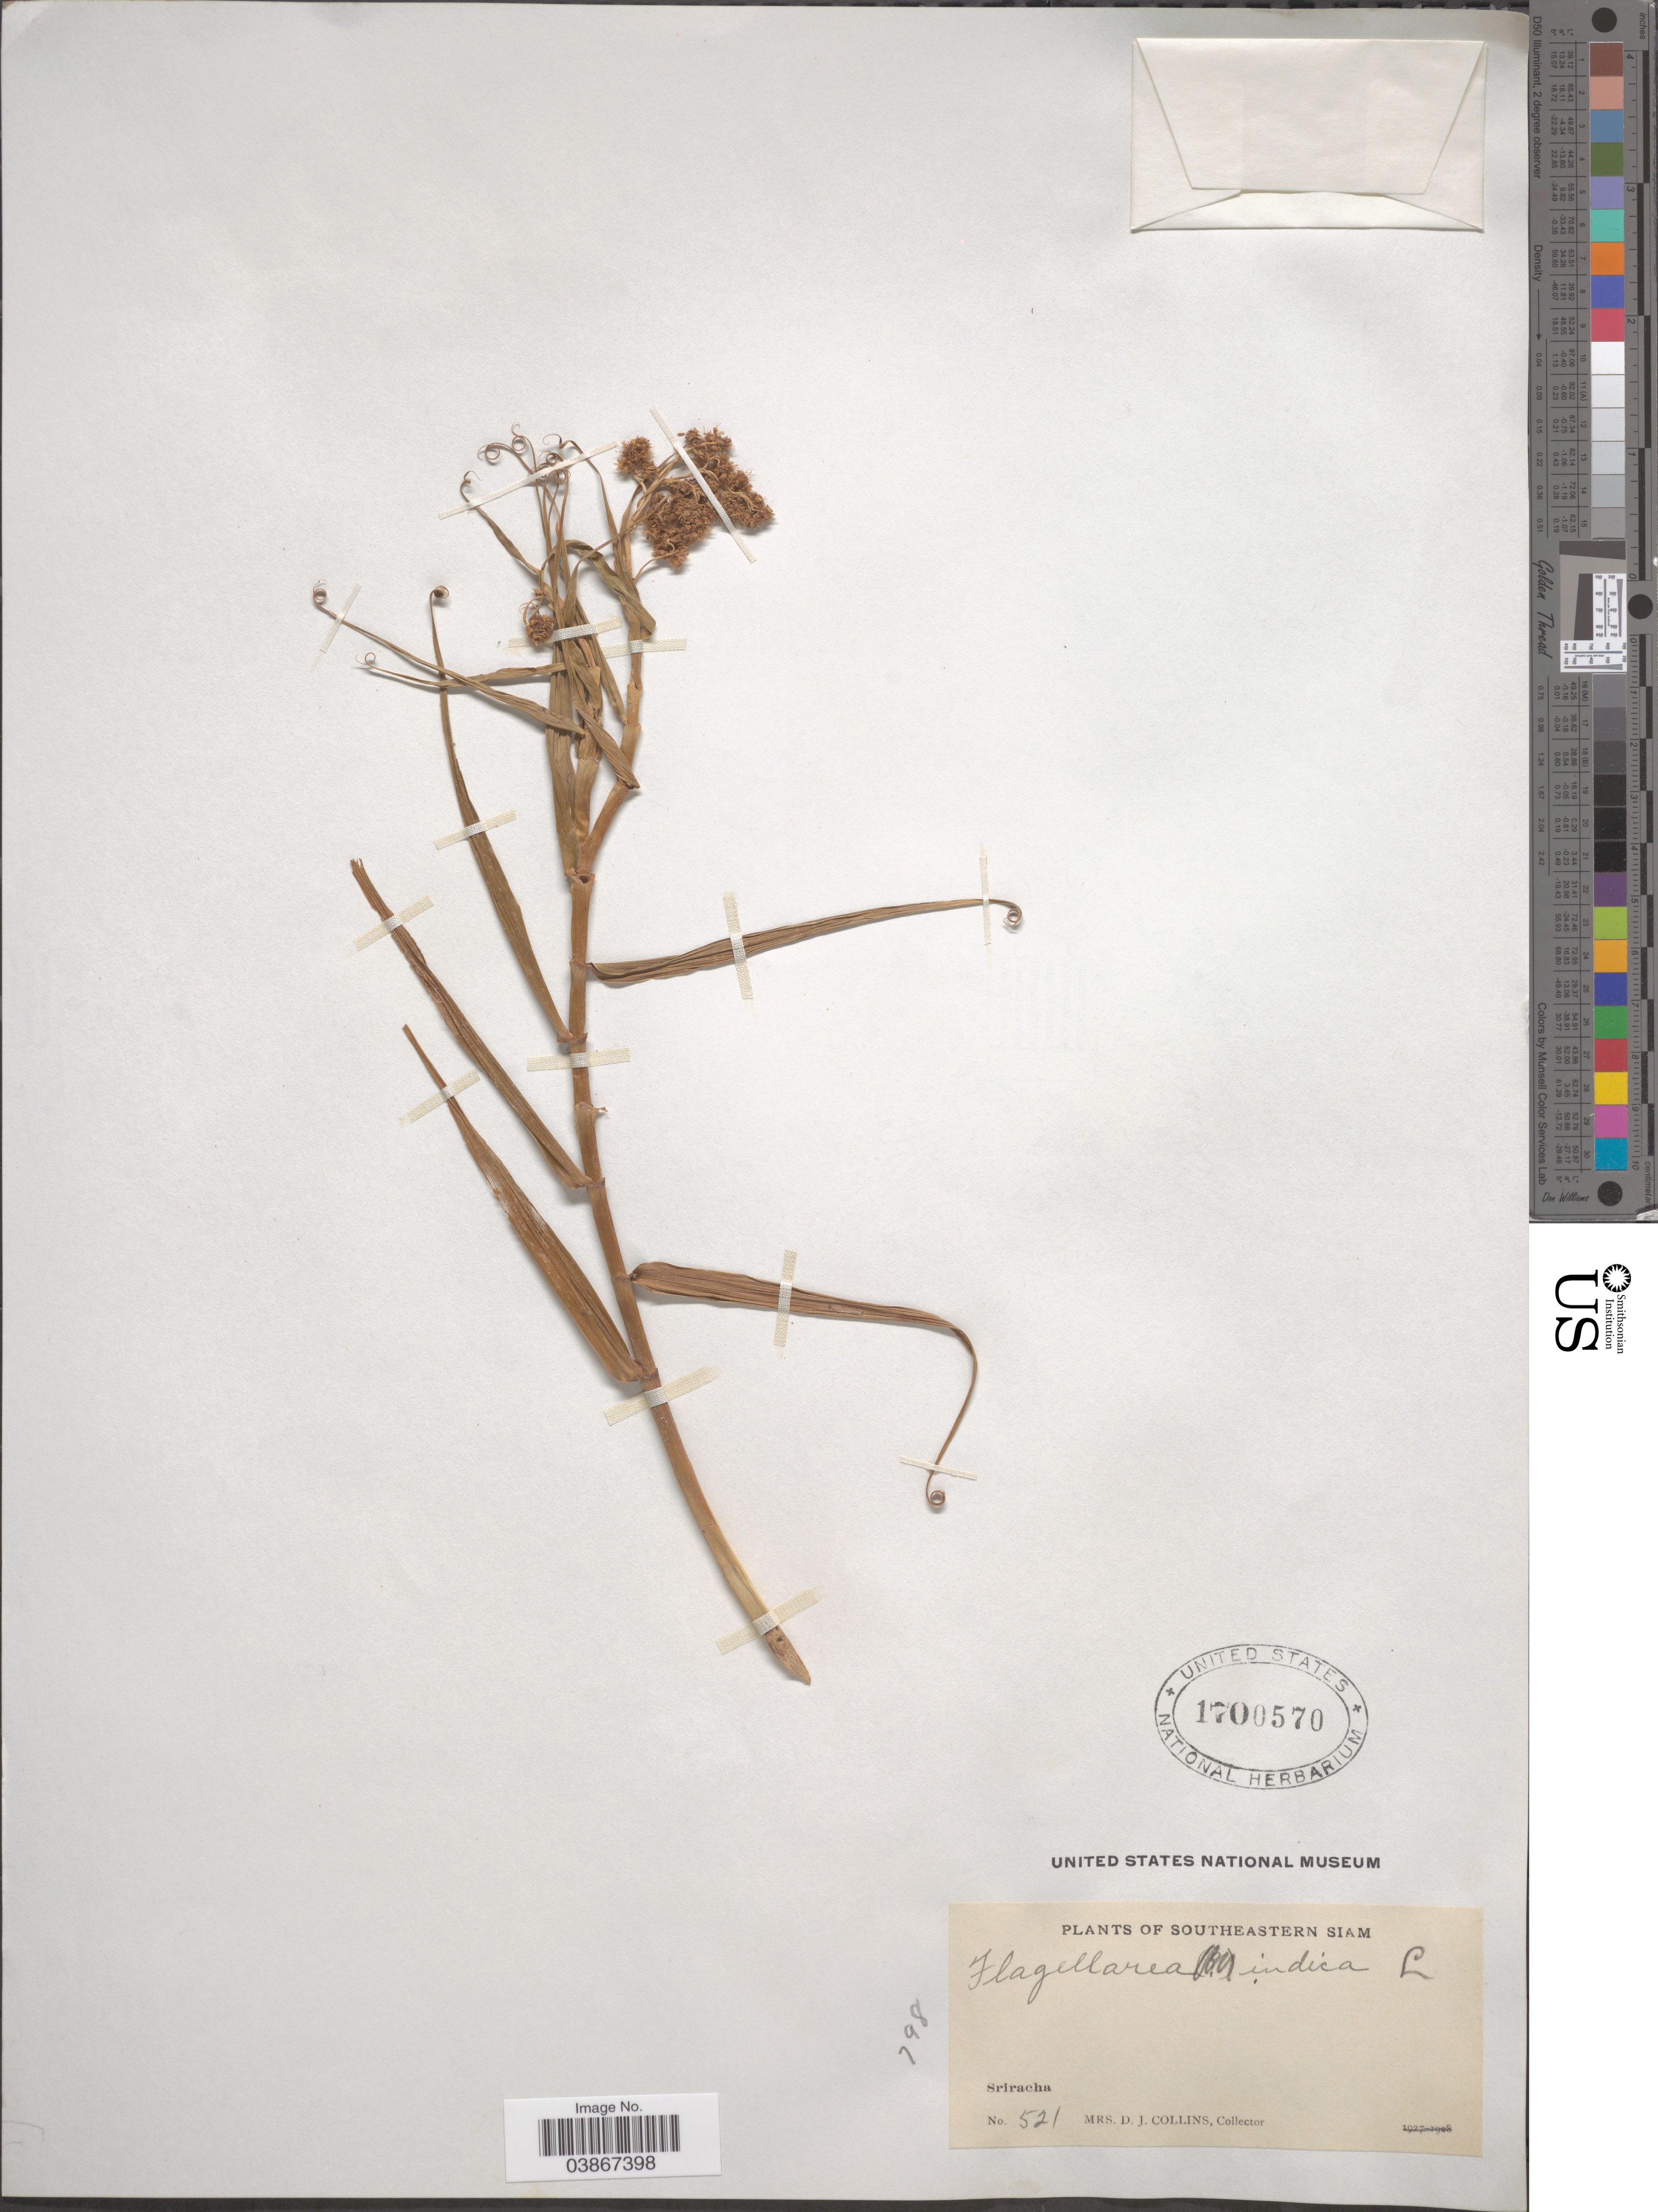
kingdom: Plantae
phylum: Tracheophyta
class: Liliopsida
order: Poales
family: Flagellariaceae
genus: Flagellaria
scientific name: Flagellaria indica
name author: L.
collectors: Mrs. D. J. Collins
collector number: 521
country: Thailand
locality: Southeastern Siam. Sriracha.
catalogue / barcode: US 1700570